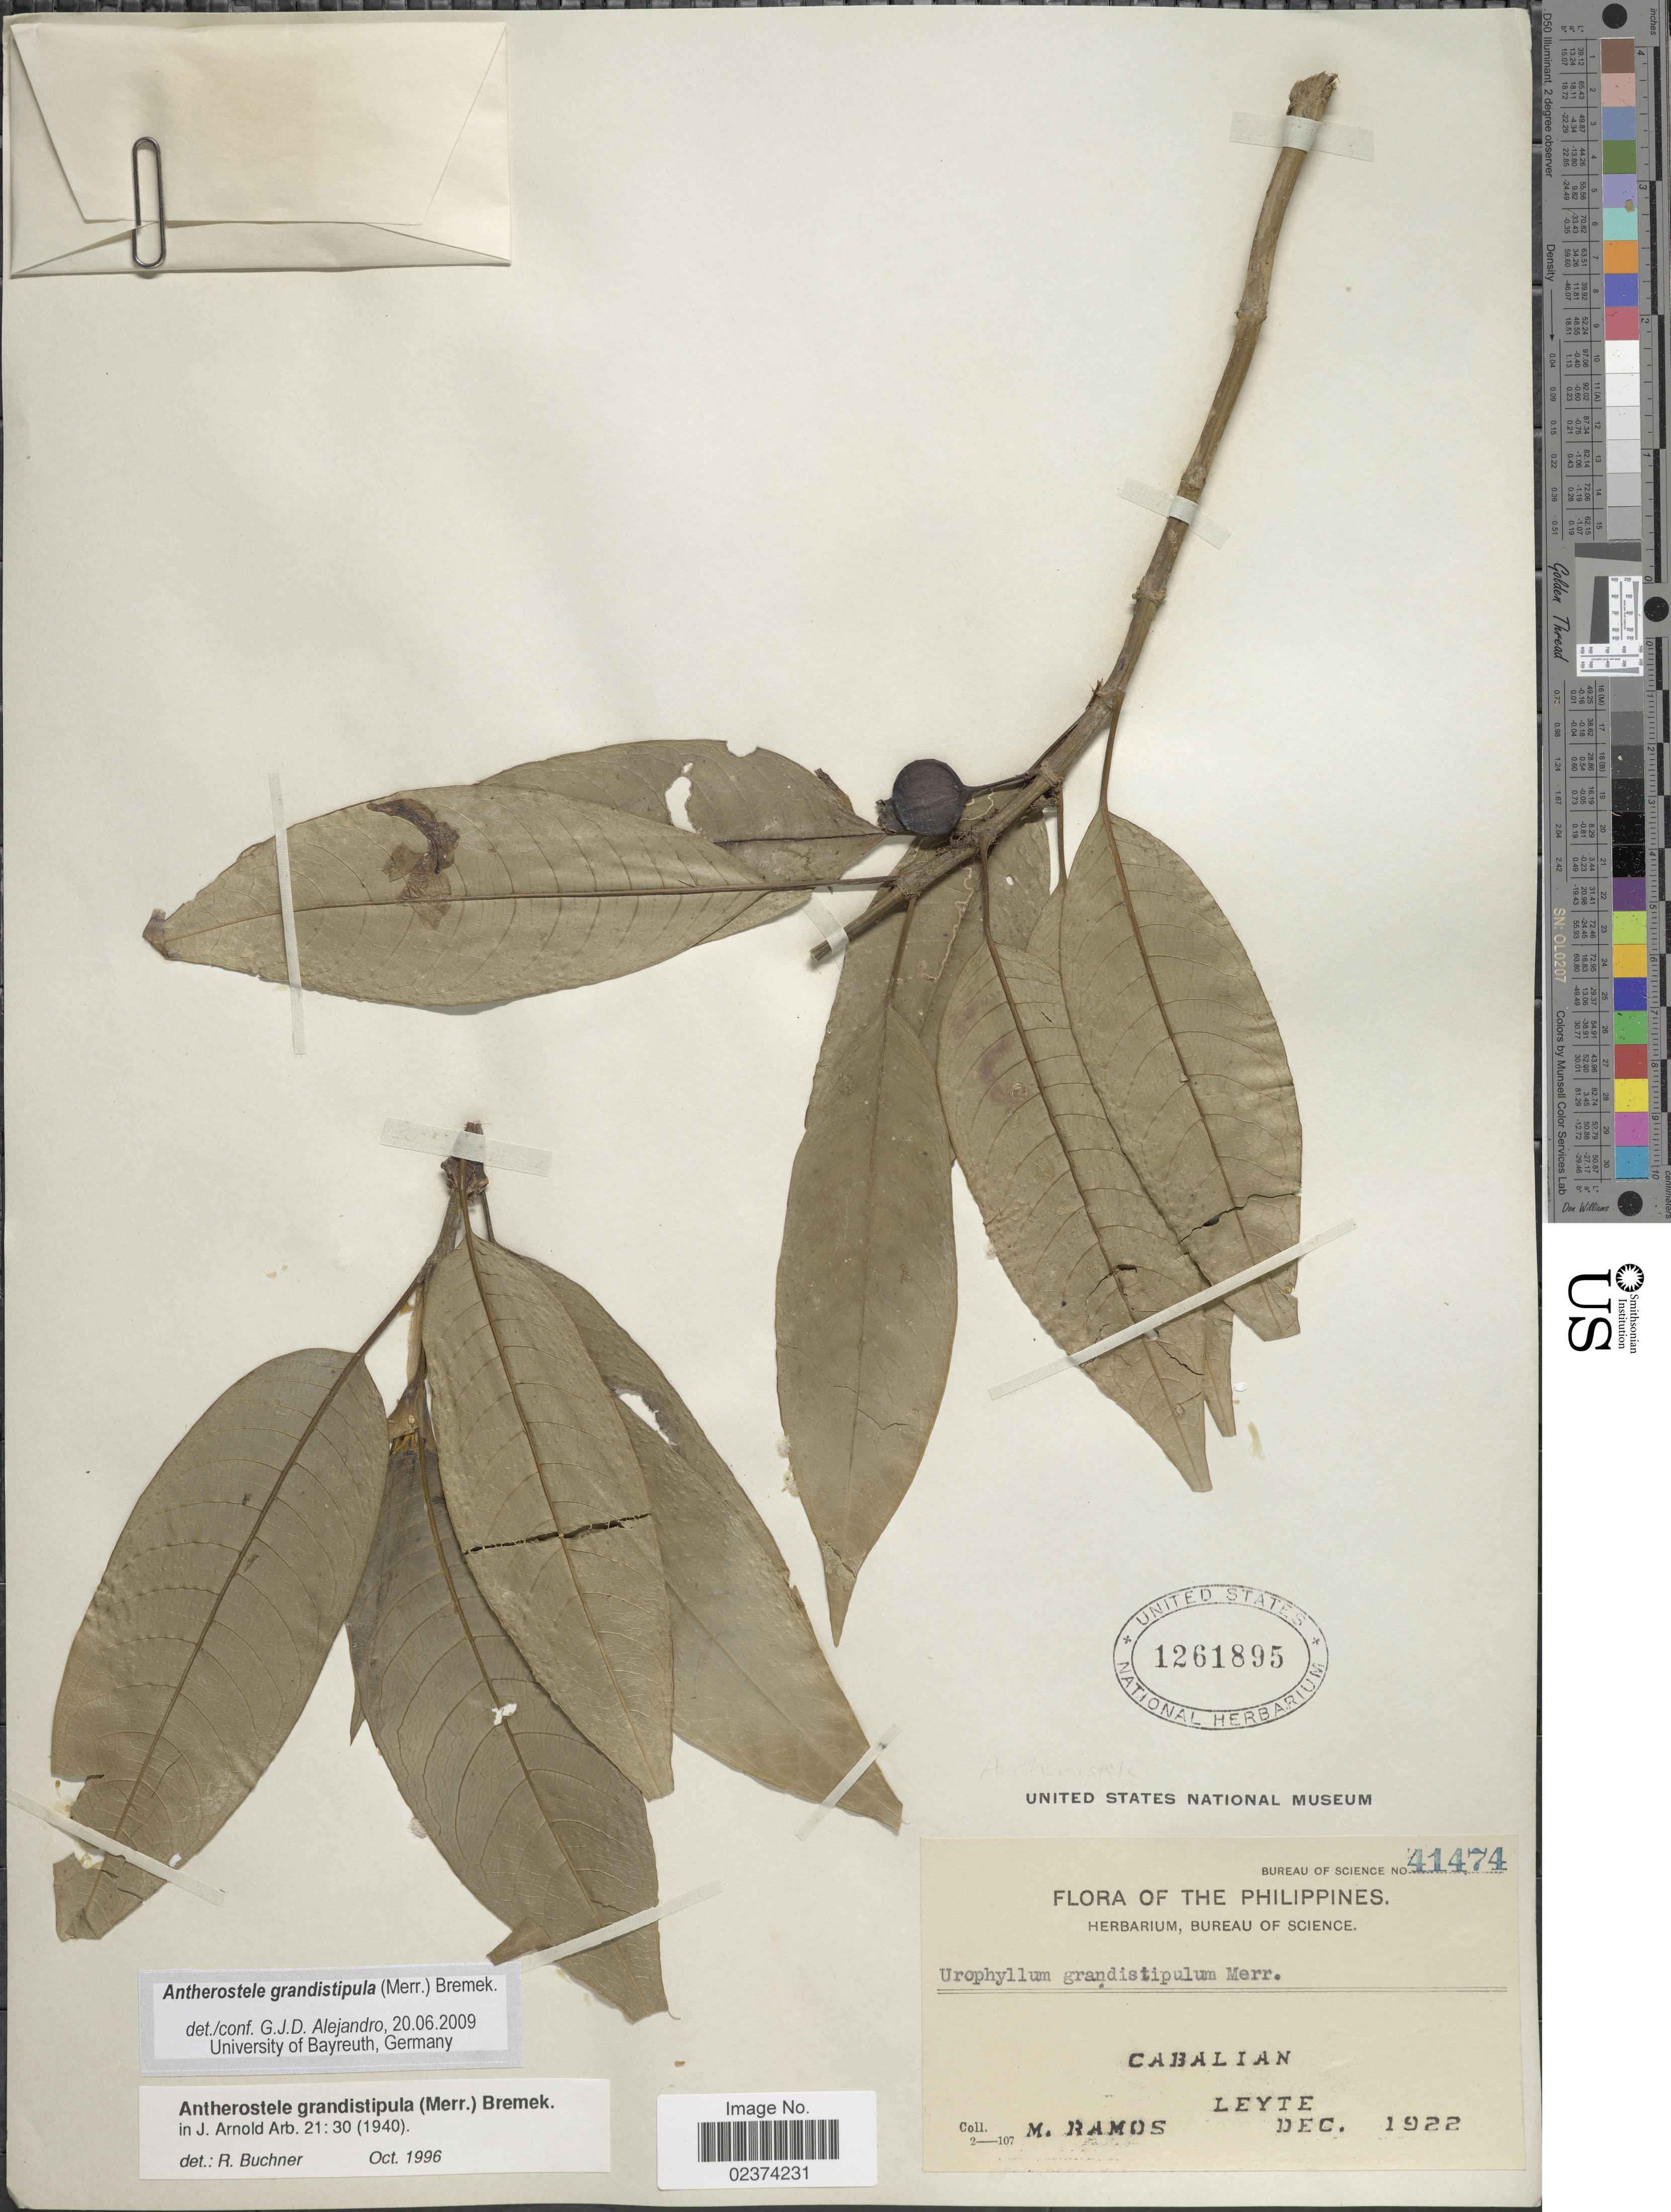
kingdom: Plantae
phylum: Tracheophyta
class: Magnoliopsida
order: Gentianales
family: Rubiaceae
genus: Antherostele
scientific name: Antherostele grandistipula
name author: (Merr.) Bremek.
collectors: M. Ramos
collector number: Bureau of Science 41474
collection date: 1922-12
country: Philippines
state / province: Eastern Visayas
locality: Cabalian, Leyte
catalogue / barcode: US 1261895